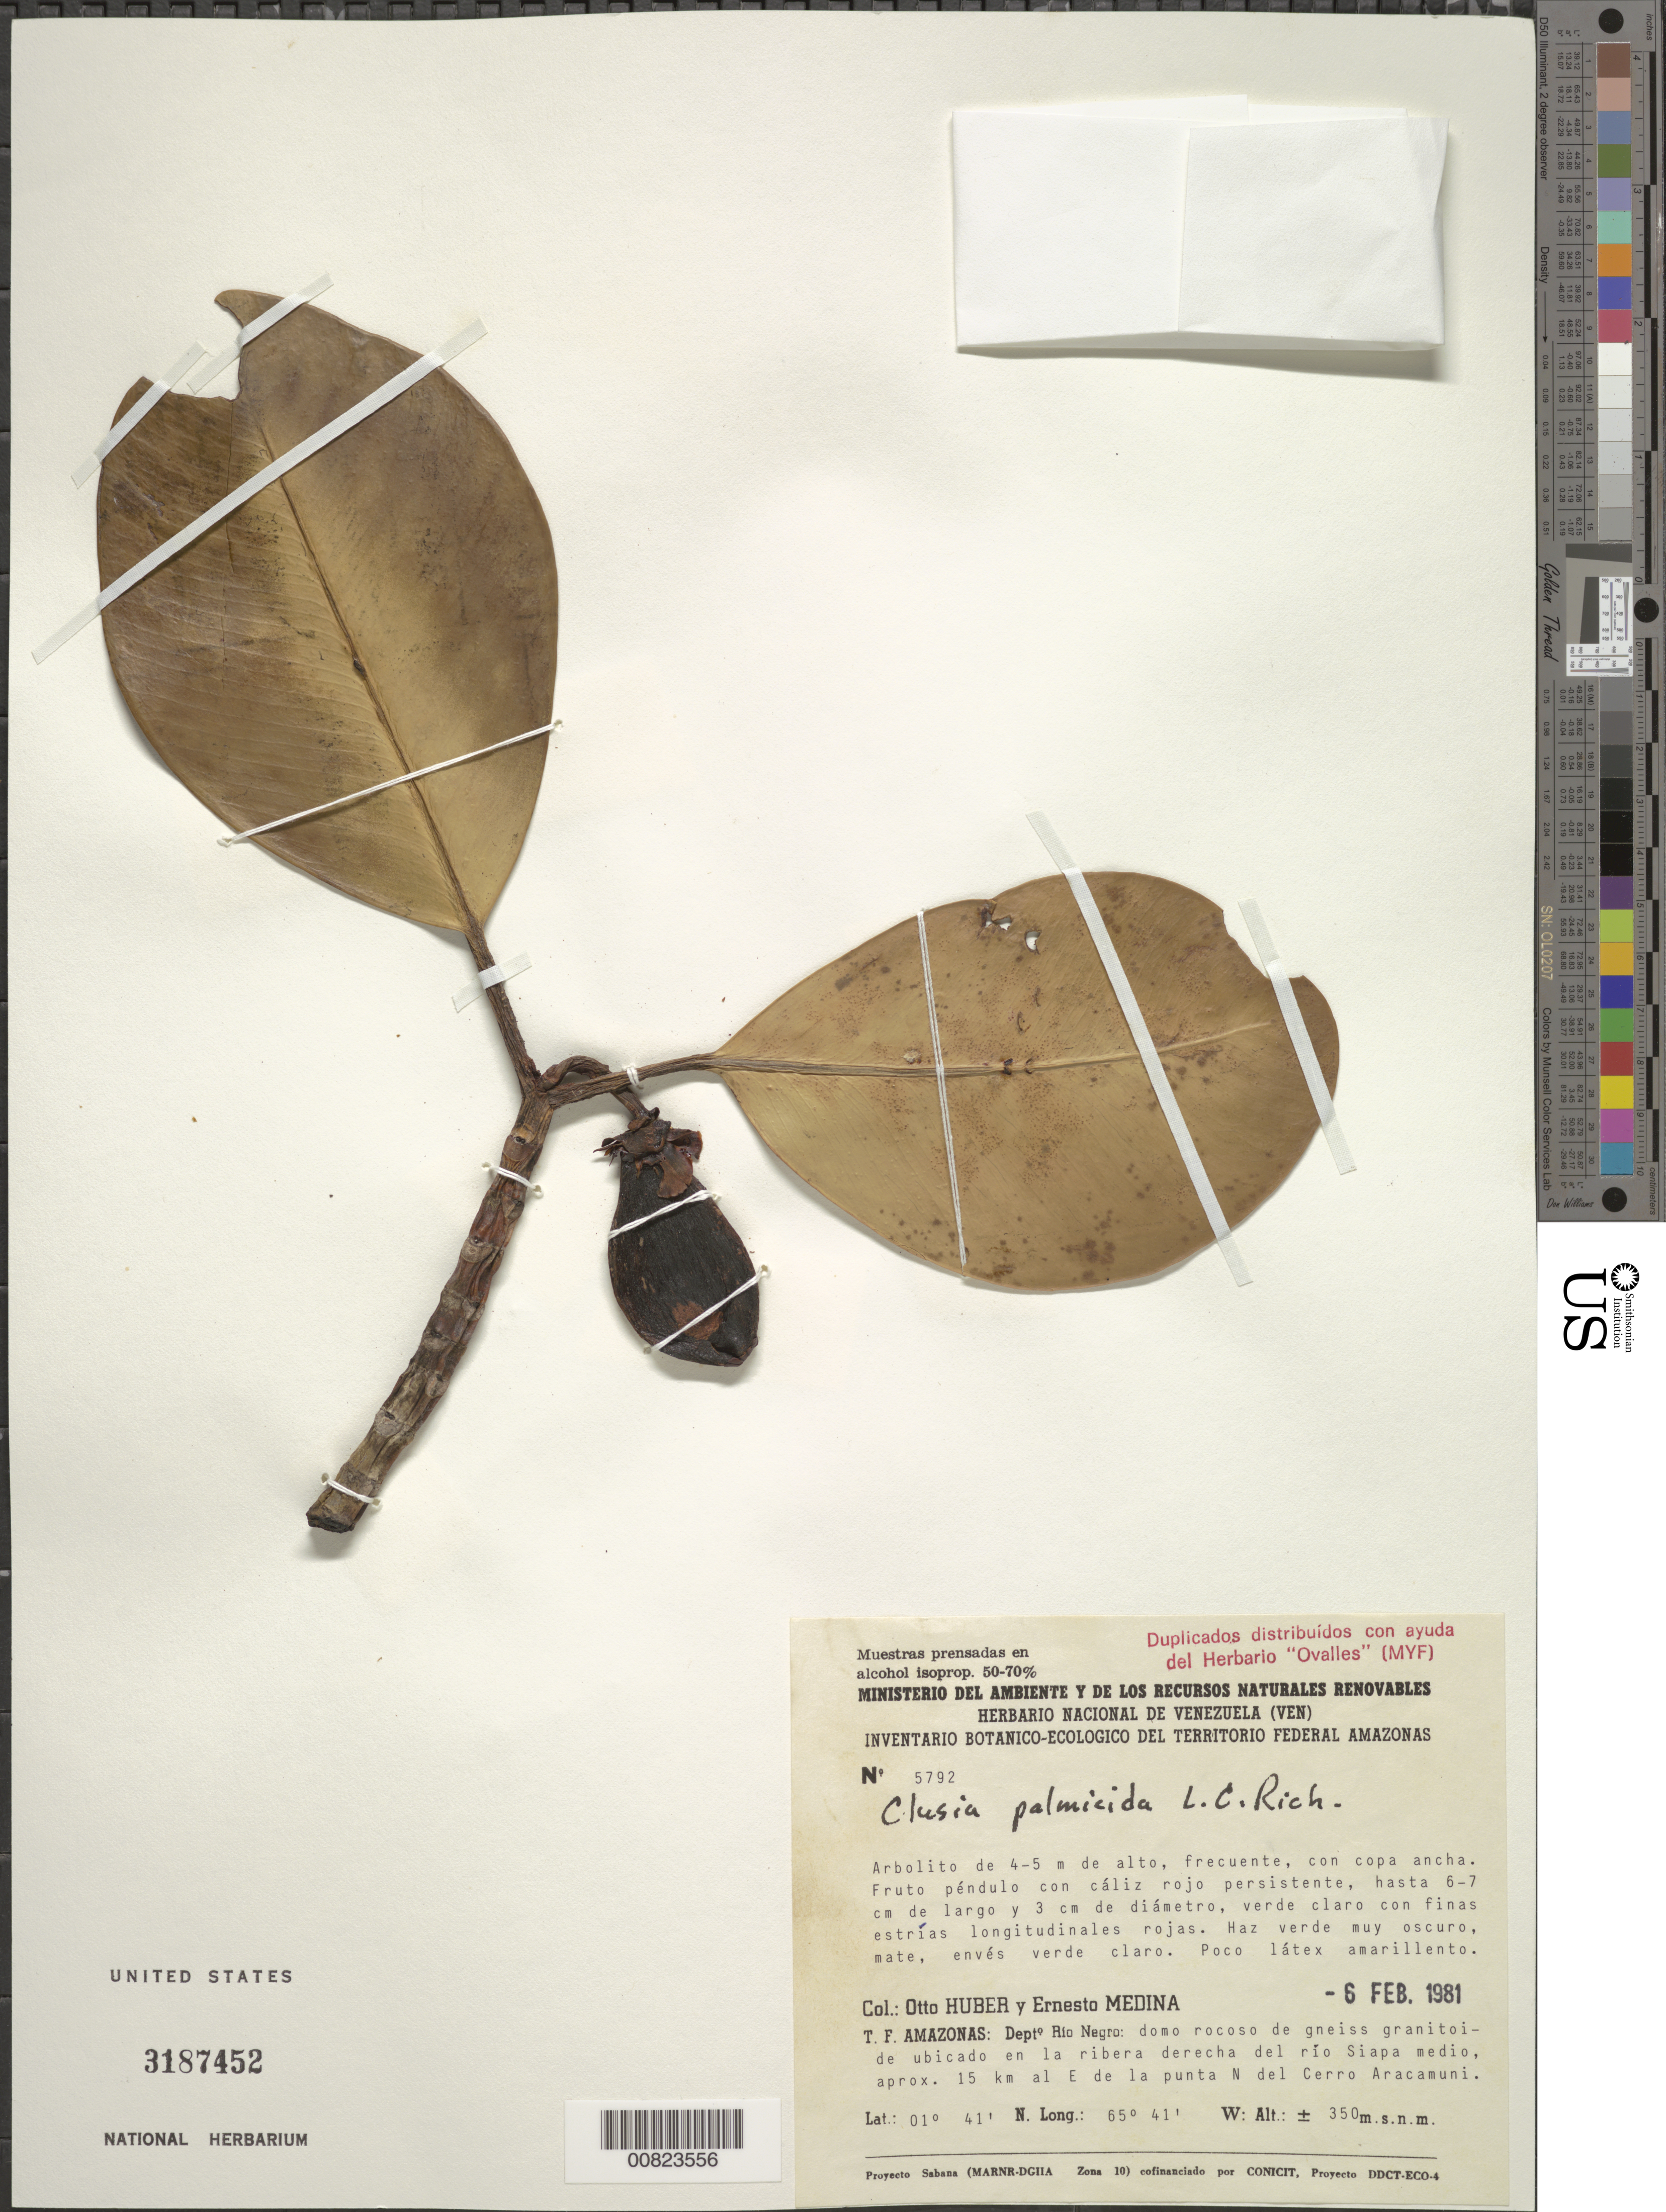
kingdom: Plantae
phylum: Tracheophyta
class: Magnoliopsida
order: Malpighiales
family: Clusiaceae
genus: Clusia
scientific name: Clusia palmicida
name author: Rich.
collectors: O. Huber & E. Medina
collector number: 5792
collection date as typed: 6-Feb-81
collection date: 1981-02-06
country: Venezuela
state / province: Amazonas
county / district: Río Negro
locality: Río Siapa, 15 km E of Cerro Aracamuni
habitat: Domo rocoso de gneiss granitoide ubicado en la ribera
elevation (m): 350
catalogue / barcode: US 3187452